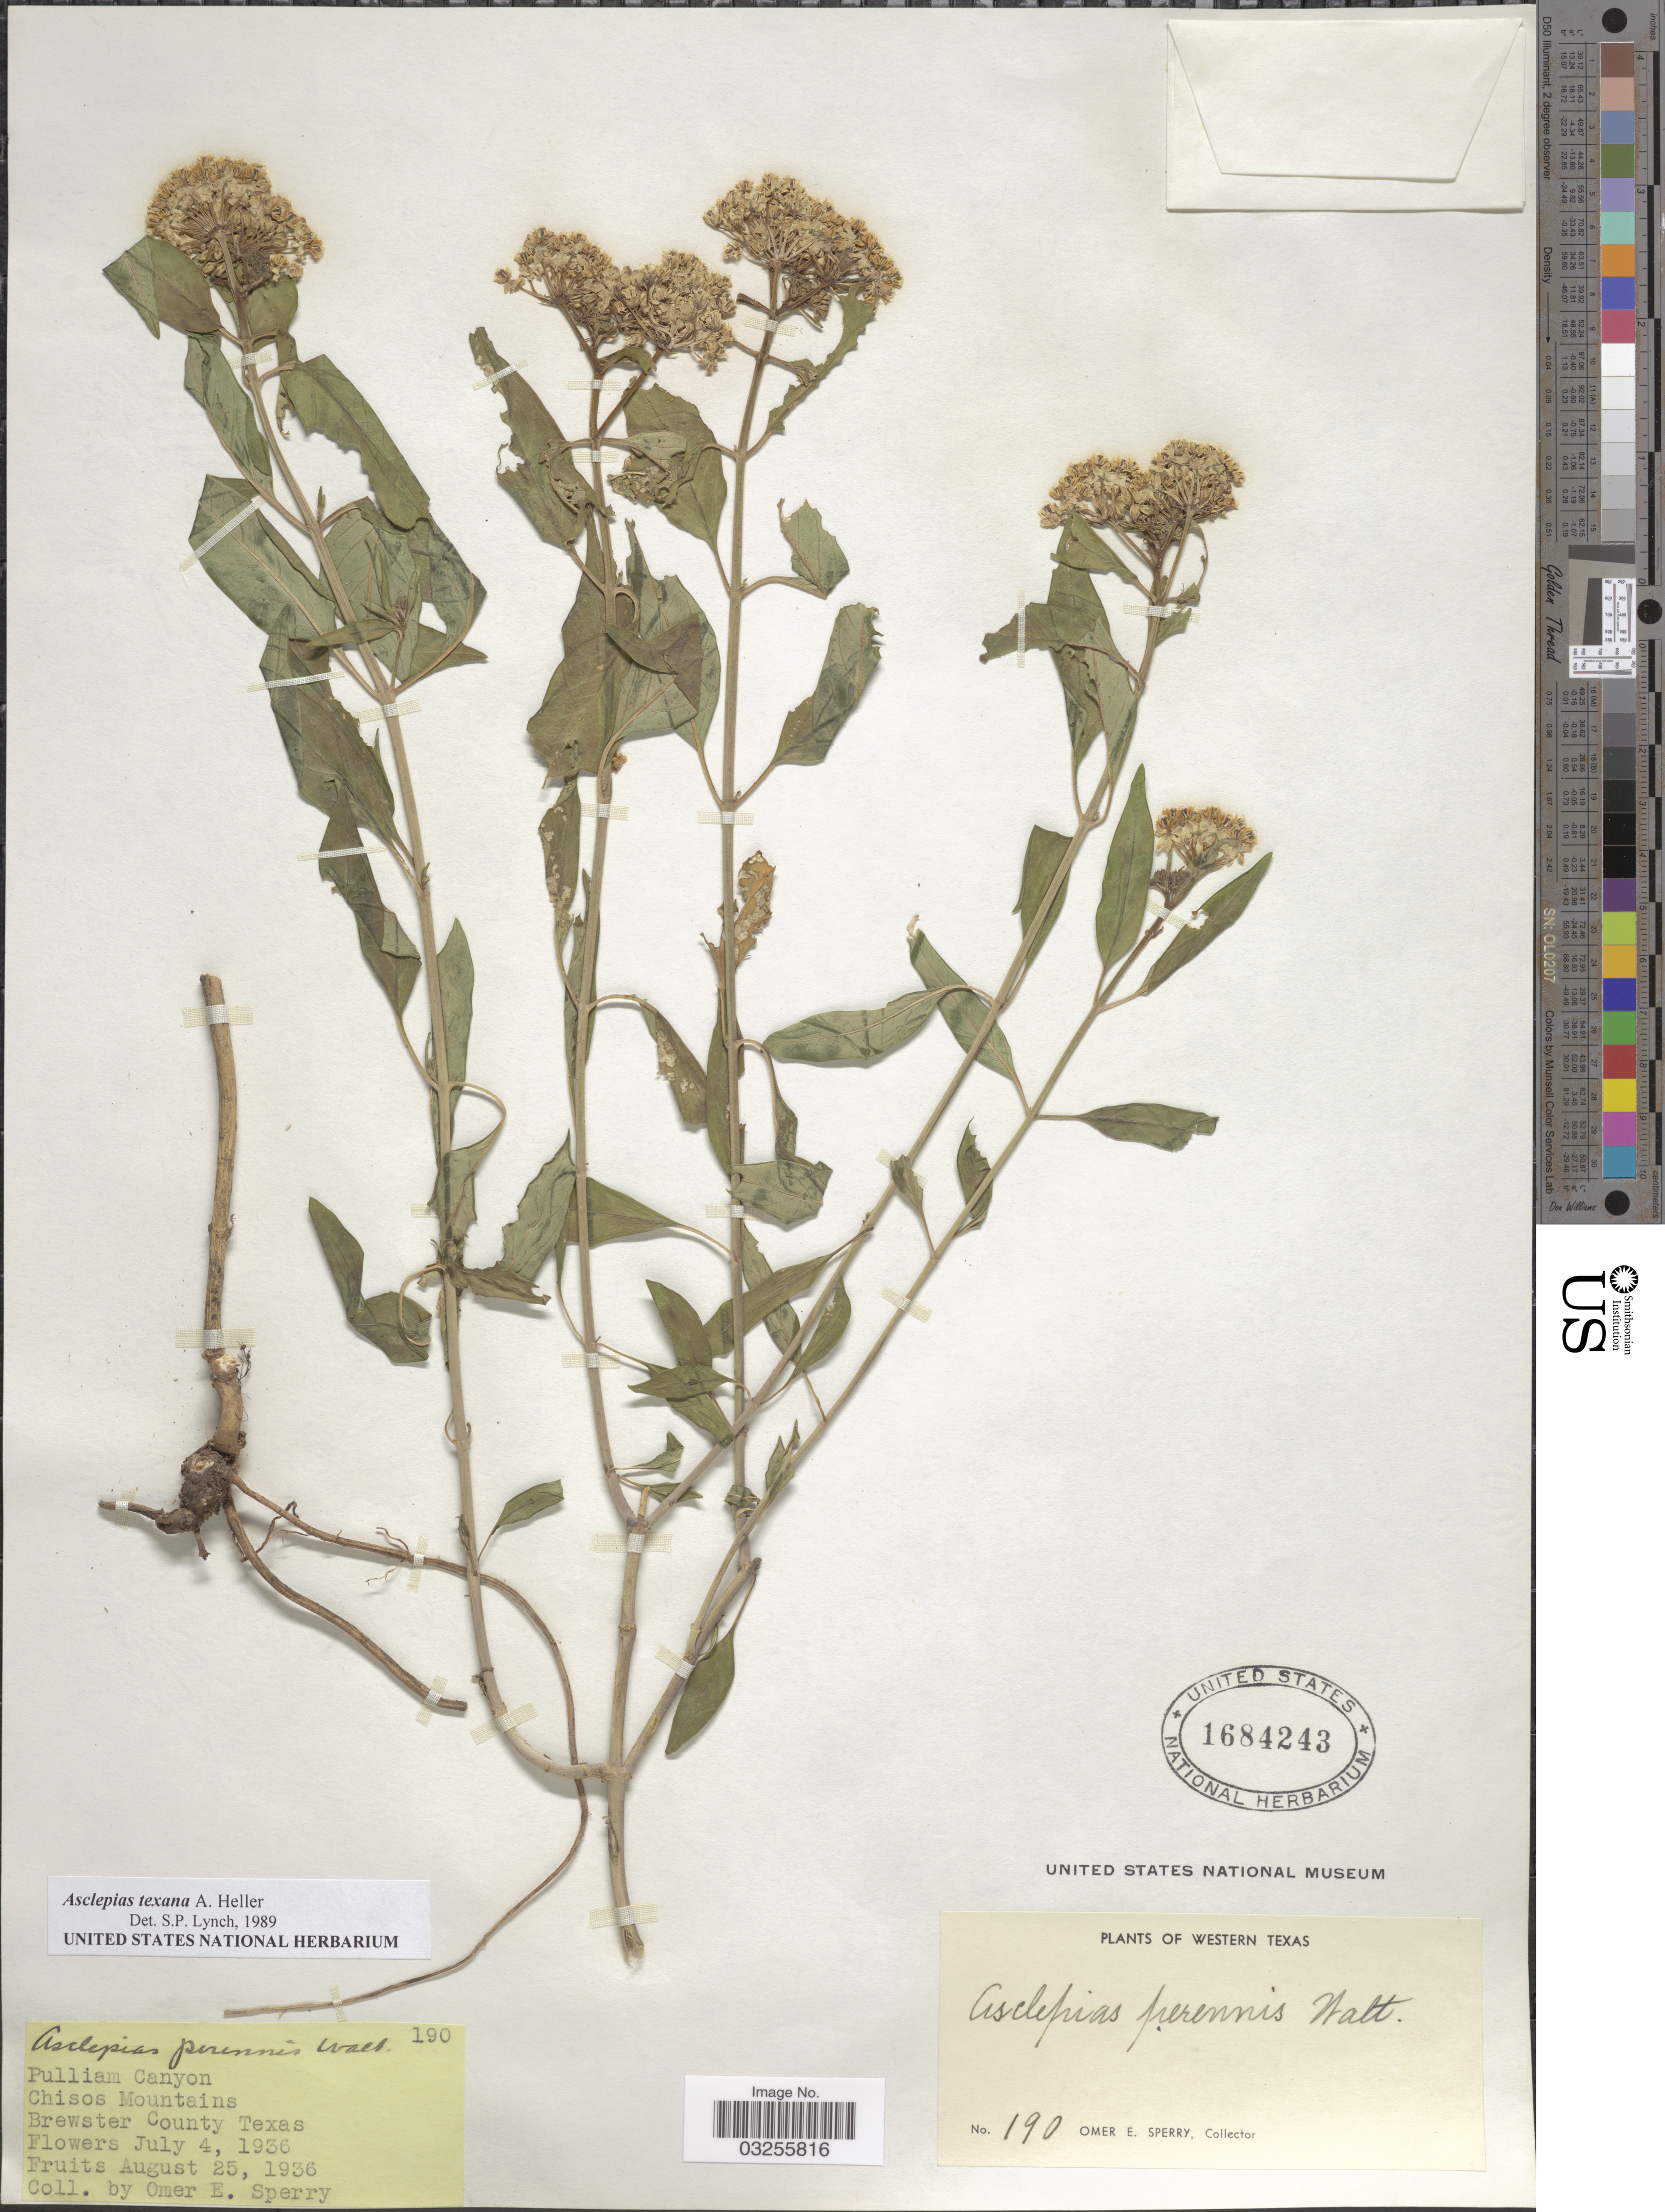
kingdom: Plantae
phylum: Tracheophyta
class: Magnoliopsida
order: Gentianales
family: Apocynaceae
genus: Asclepias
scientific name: Asclepias texana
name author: A. Heller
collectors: O. E. Sperry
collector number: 190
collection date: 1936-07-04/1936-08-25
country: United States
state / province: Texas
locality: Western Texas. Pulliam Canyon. Chisos Mountains, Brewster County.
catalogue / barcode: US 1684243